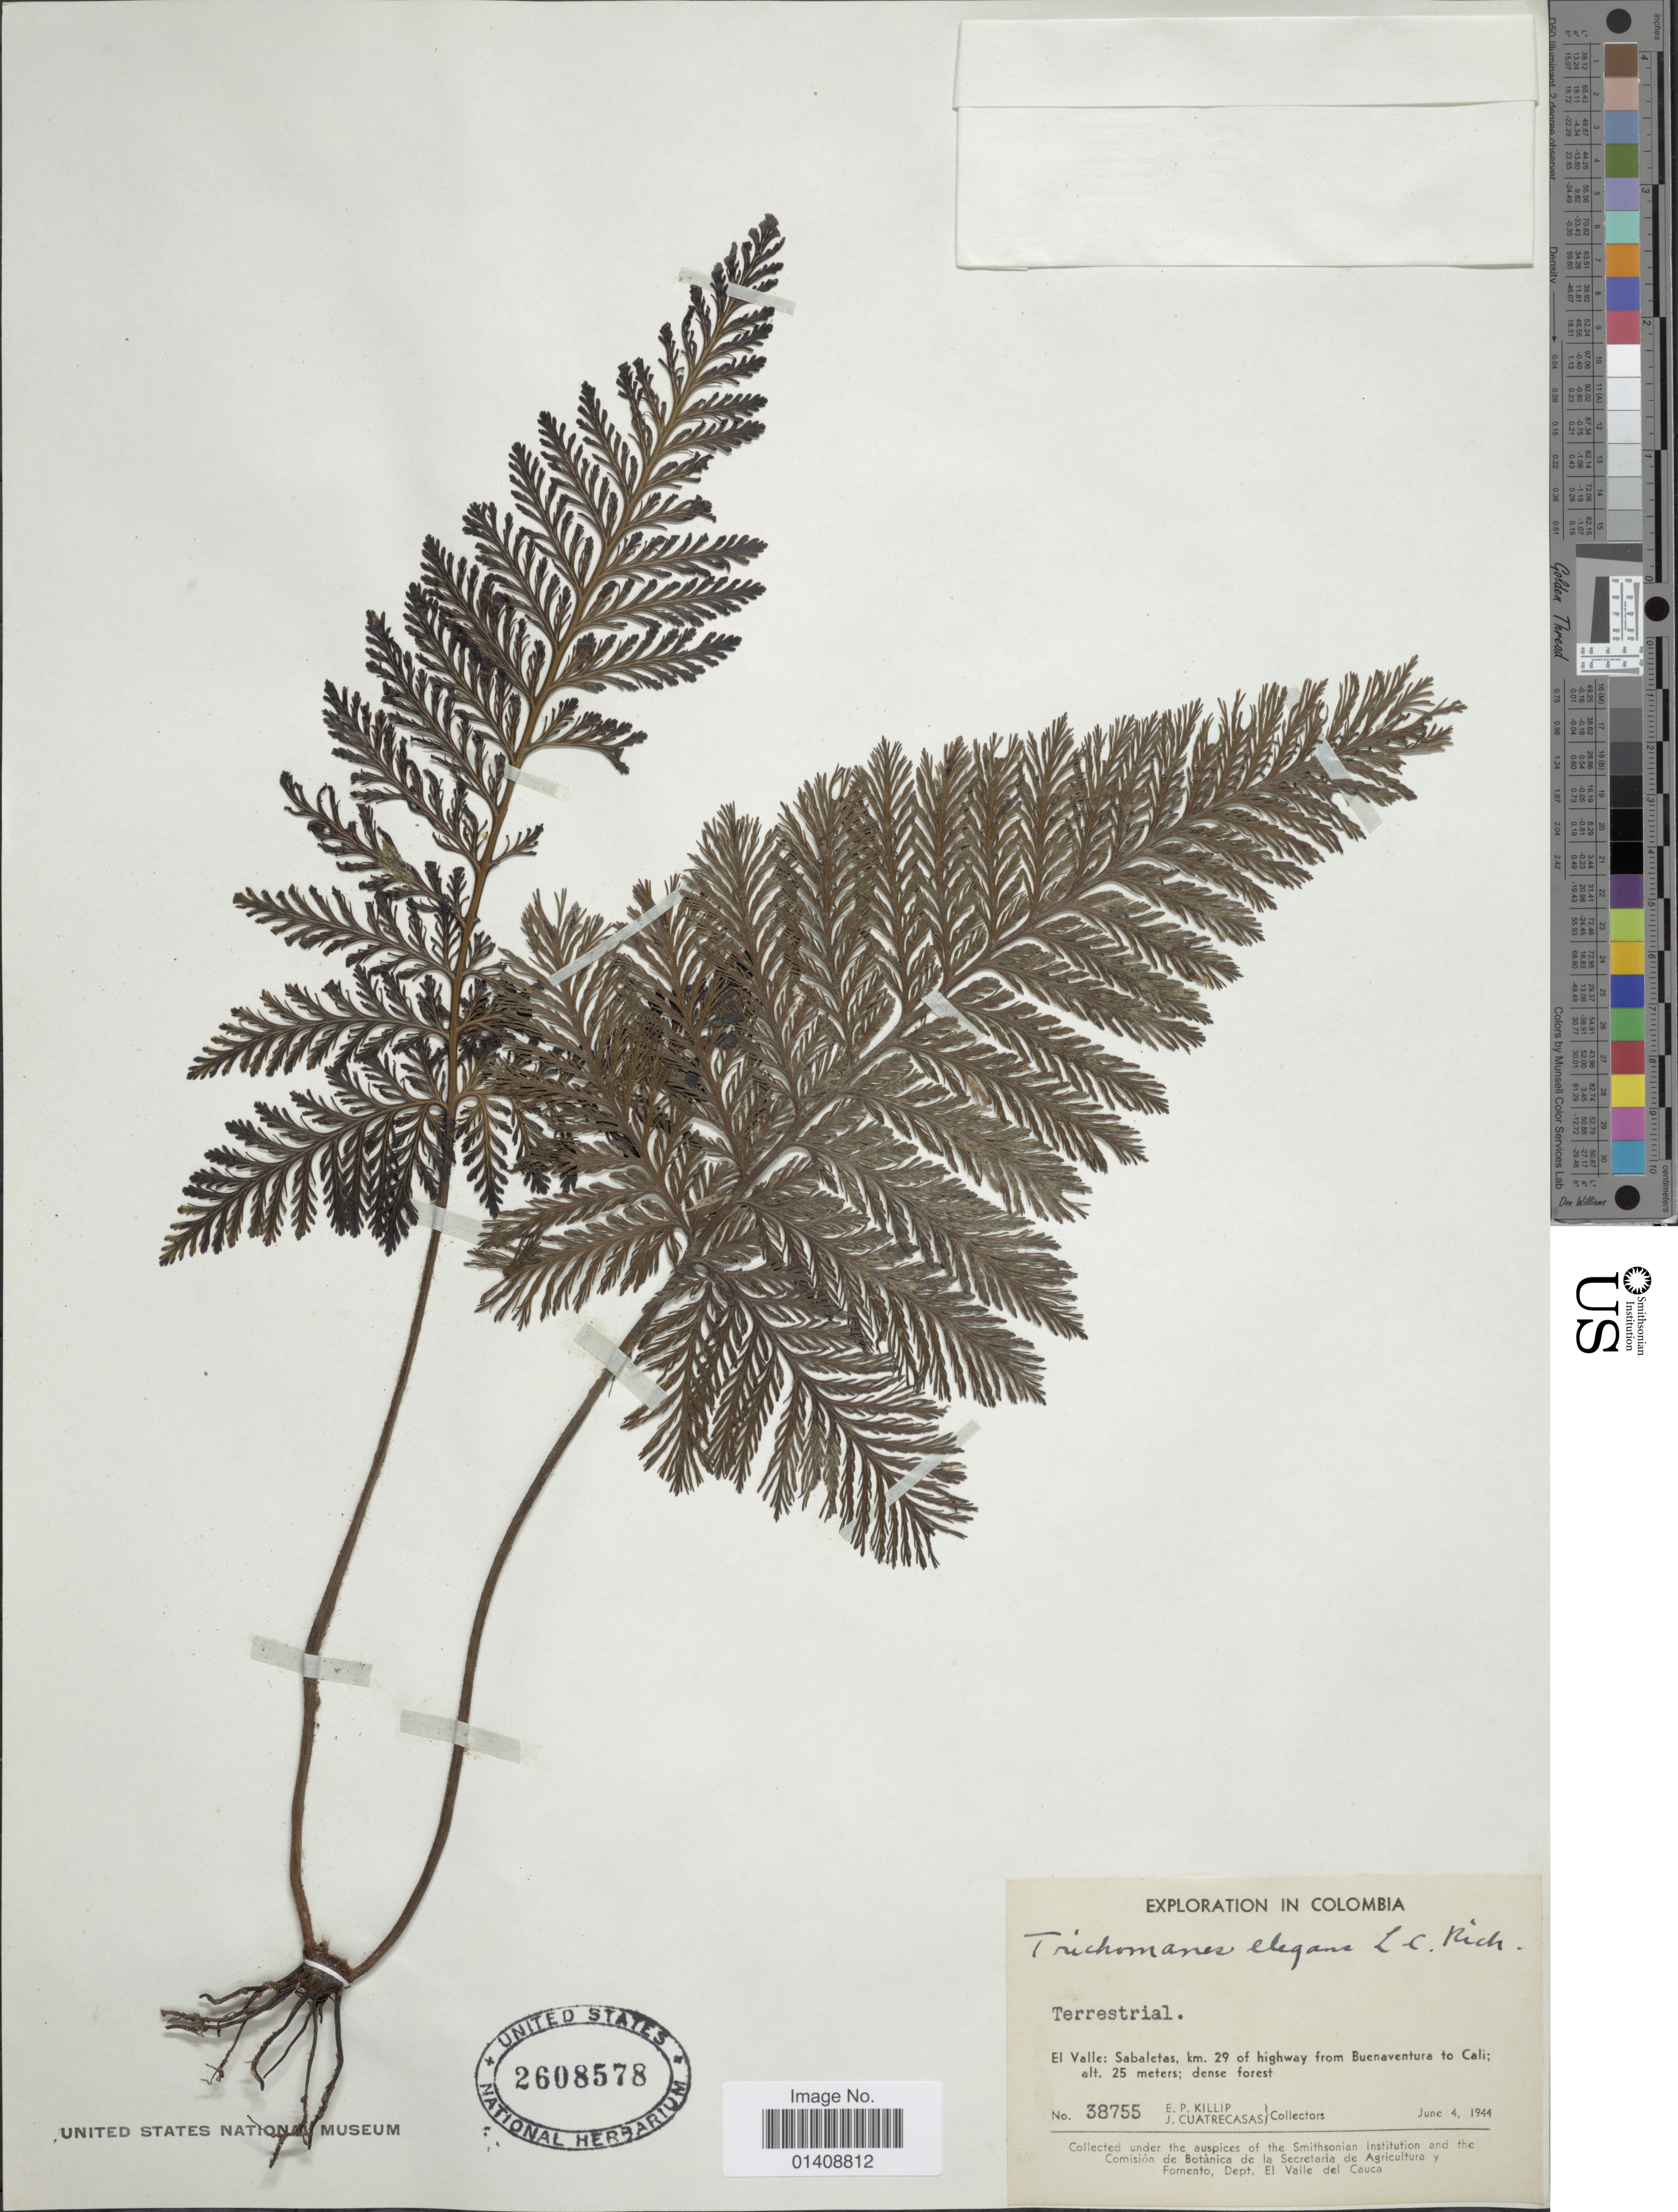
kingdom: Plantae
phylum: Tracheophyta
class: Polypodiopsida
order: Hymenophyllales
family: Hymenophyllaceae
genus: Trichomanes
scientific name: Trichomanes elegans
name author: Rich.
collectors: E. P. Killip & J. Cuatrecasas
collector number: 38755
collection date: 1944-06-04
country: Colombia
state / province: Valle del Cauca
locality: Sabaletas, km. 29 of highway from Buenaventura to Cali.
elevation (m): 25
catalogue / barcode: US 2608578